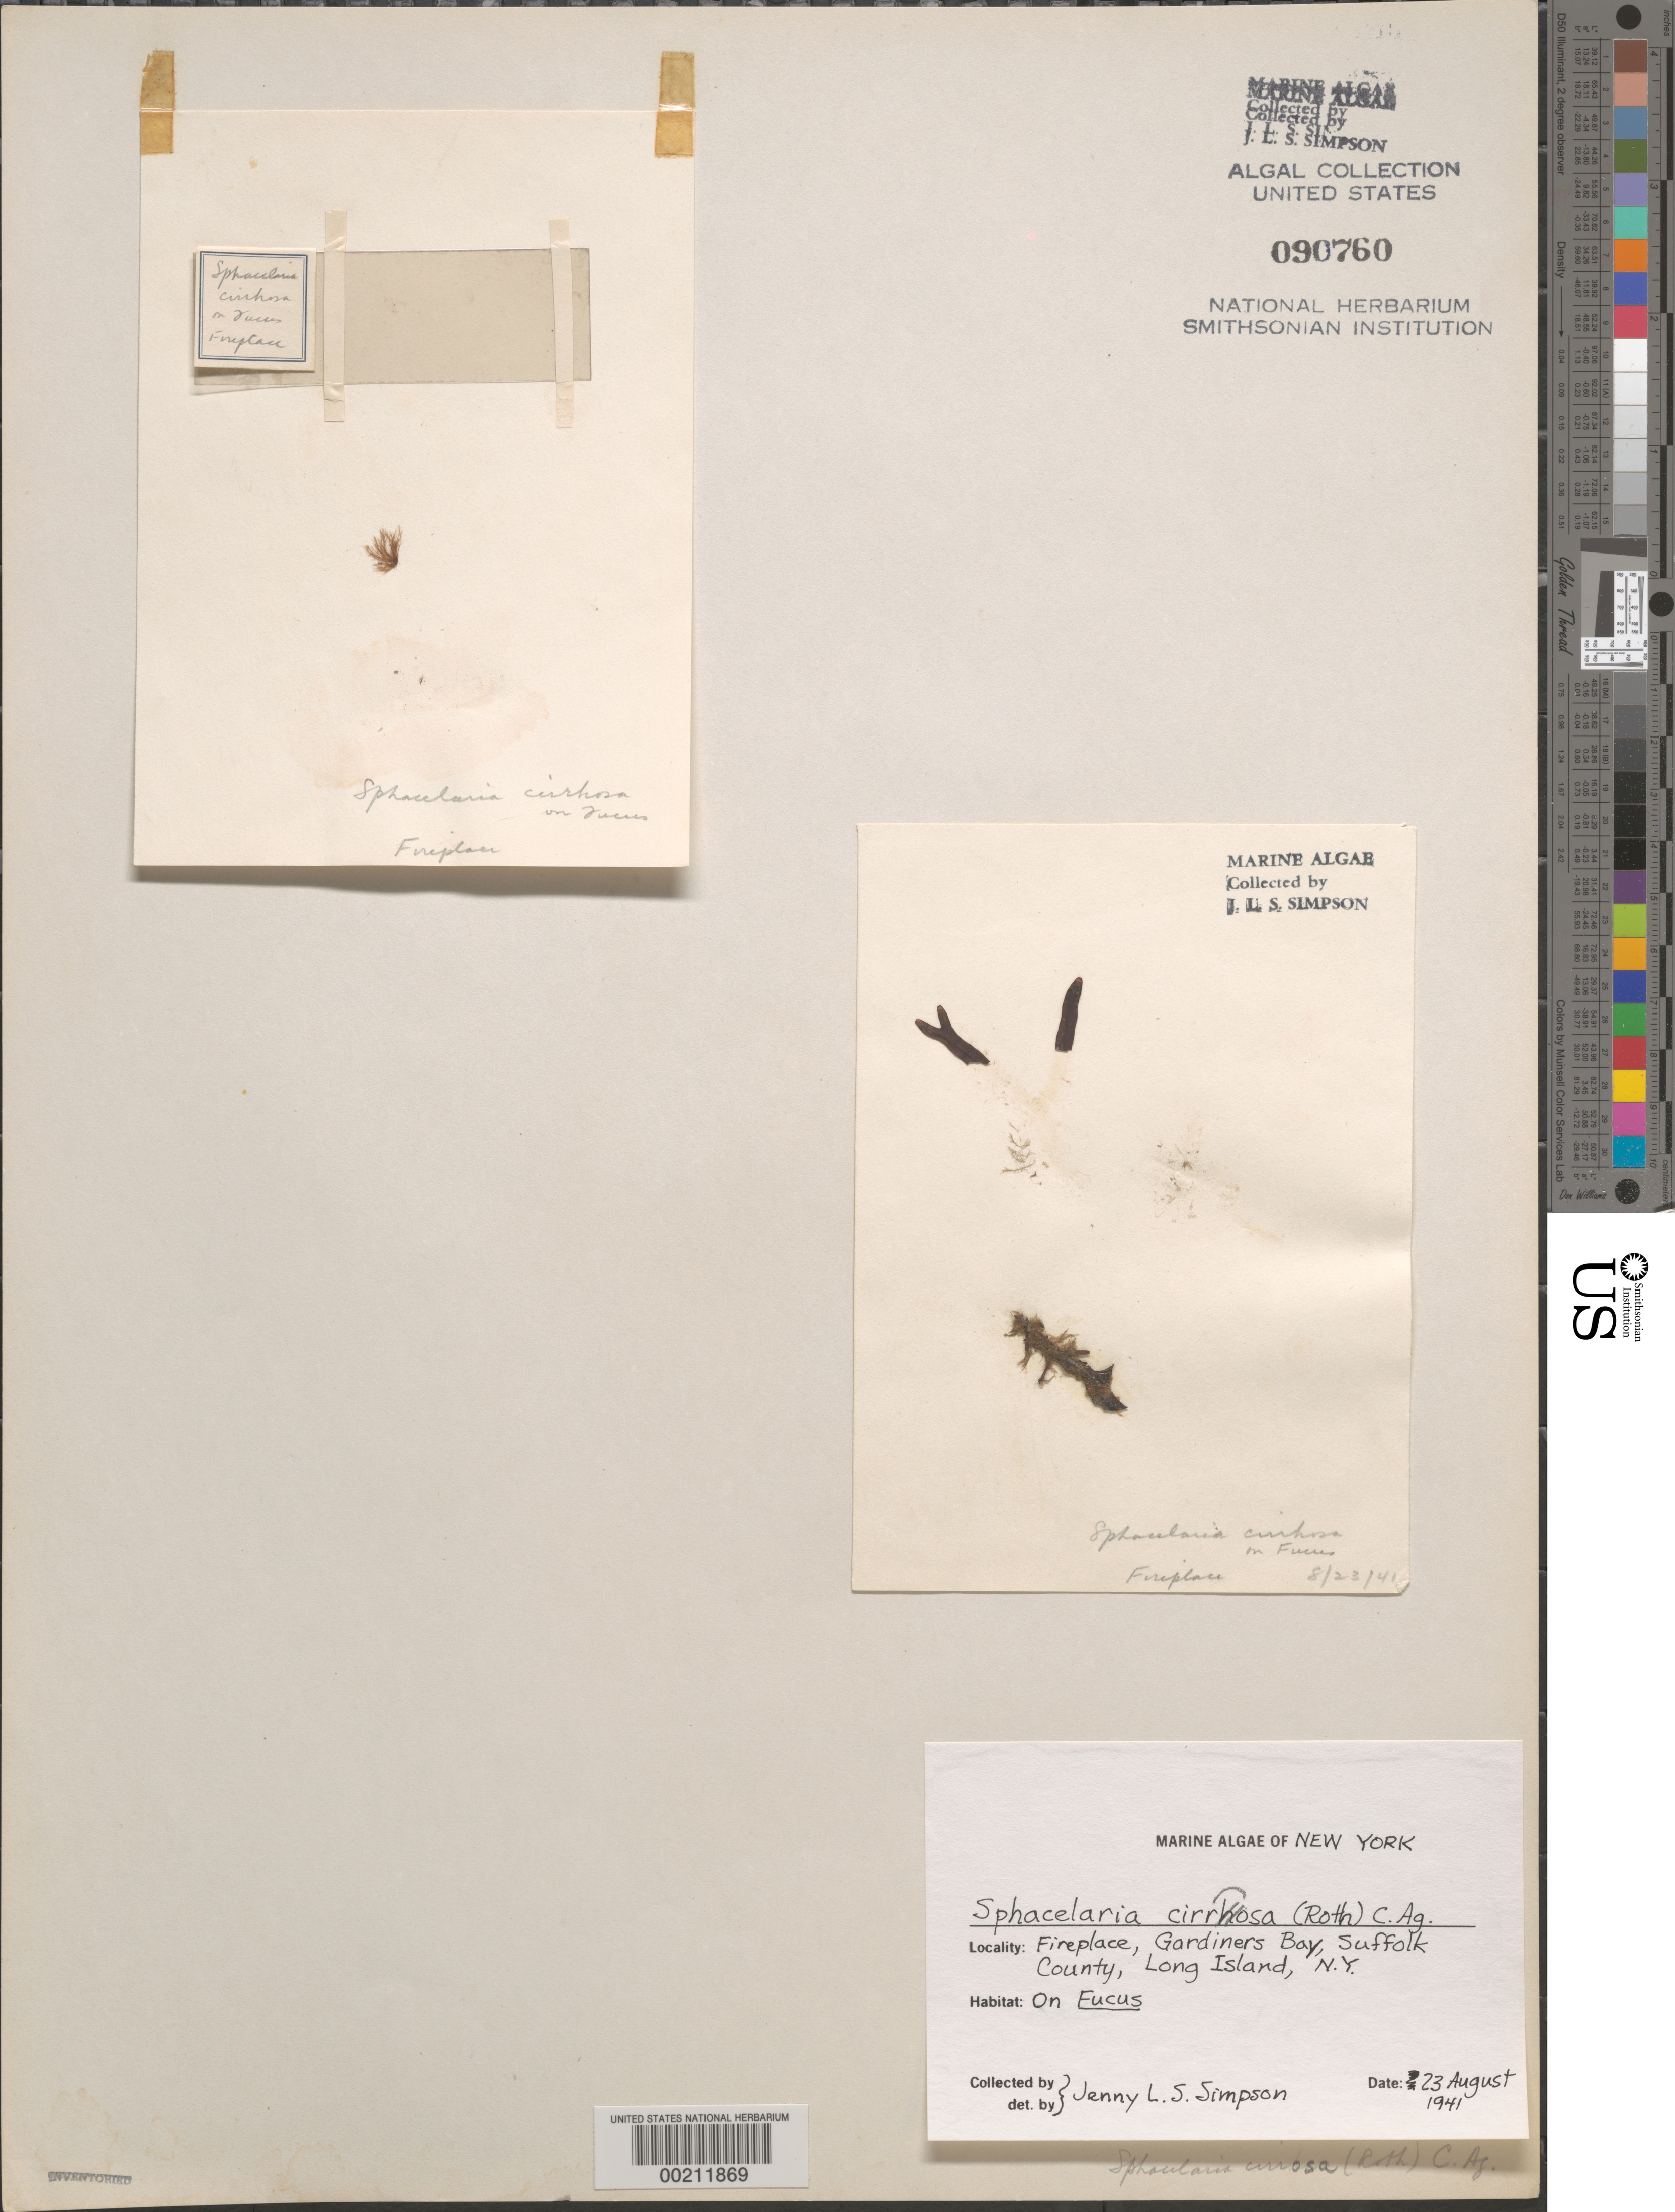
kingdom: Chromista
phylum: Ochrophyta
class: Phaeophyceae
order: Sphacelariales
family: Sphacelariaceae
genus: Sphacelaria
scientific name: Sphacelaria cirrosa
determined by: Simpson, J. L. S.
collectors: J. Simpson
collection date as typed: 23 Aug 1941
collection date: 1941-08-23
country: United States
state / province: New York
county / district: Suffolk County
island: Long Island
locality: Fireplace, Gardiners Bay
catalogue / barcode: US 90760